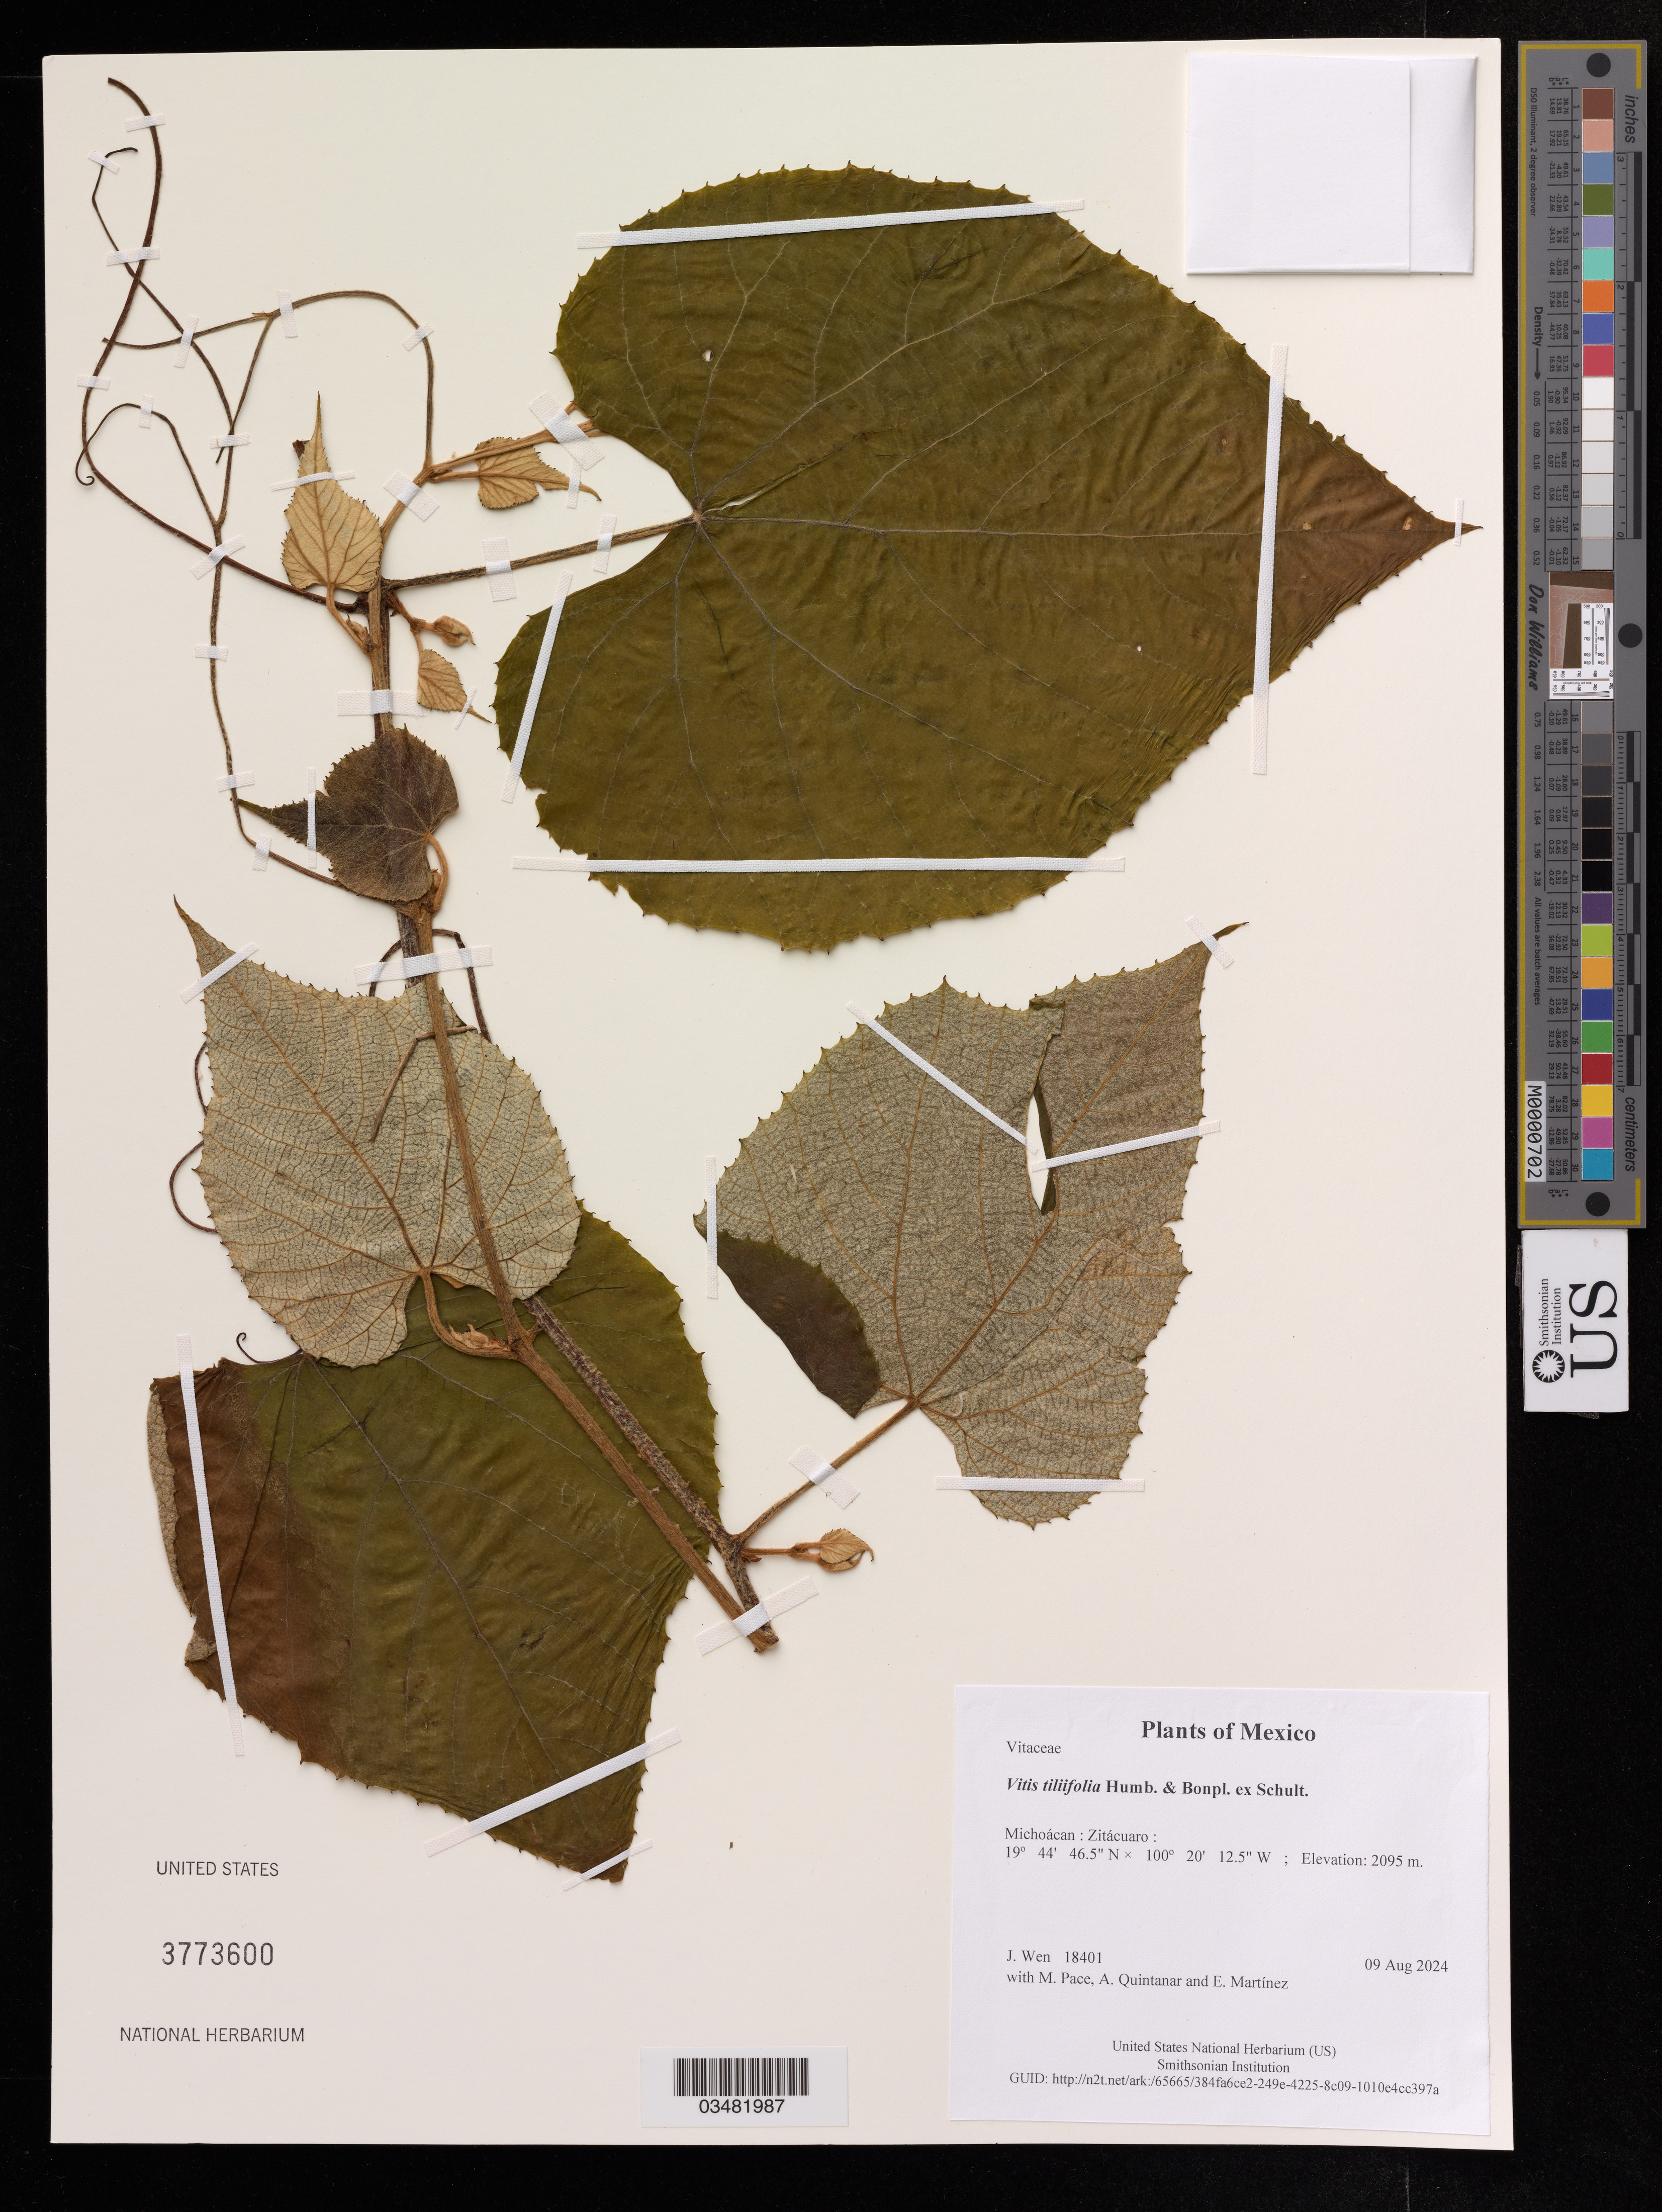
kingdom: Plantae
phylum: Tracheophyta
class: Magnoliopsida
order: Vitales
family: Vitaceae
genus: Vitis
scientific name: Vitis tiliifolia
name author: Humb. & Bonpl. ex Schult.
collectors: J. Wen, M. Pace, A. Quintanar & E. Martinez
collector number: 18401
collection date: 2024-08-09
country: Mexico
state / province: Michoácan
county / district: Zitácuaro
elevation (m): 2095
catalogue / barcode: US 3773600